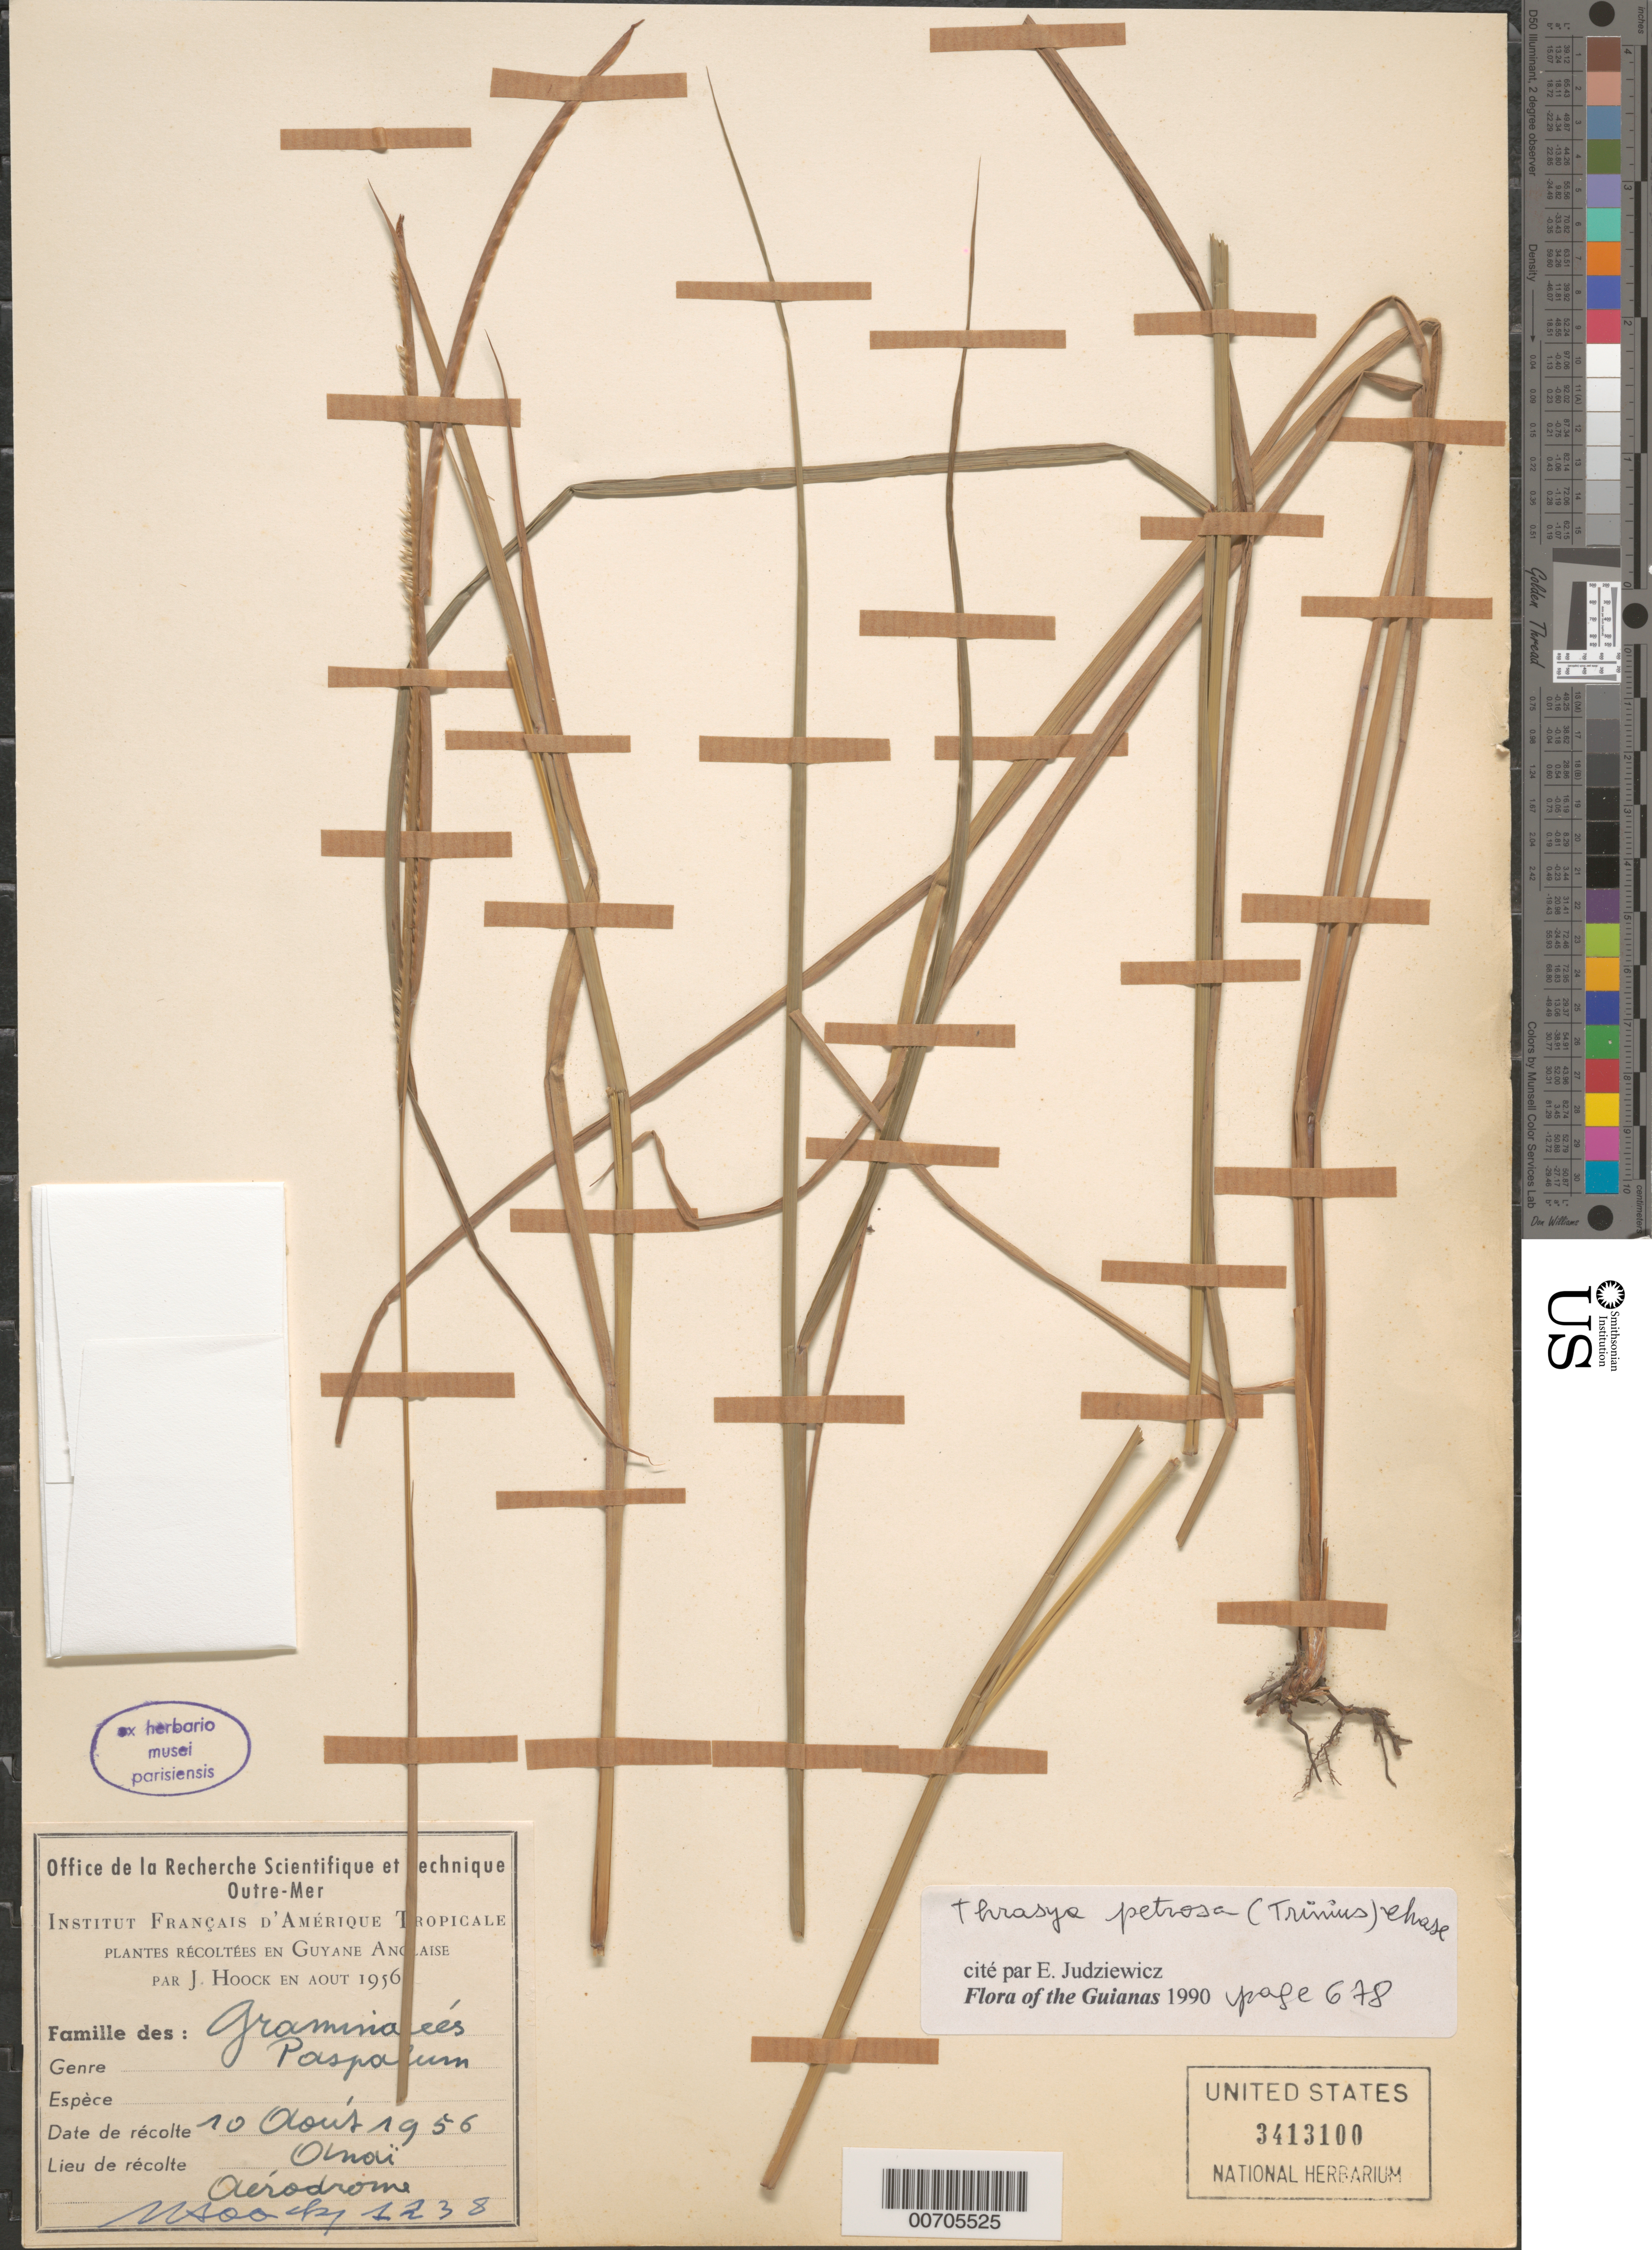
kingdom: Plantae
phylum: Tracheophyta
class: Liliopsida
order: Poales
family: Poaceae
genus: Thrasya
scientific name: Thrasya petrosa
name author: (Trin.) Chase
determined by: Judziewicz, E. J.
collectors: J. Hoock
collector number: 1238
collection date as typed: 10-Aug-56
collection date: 1956-08-10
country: Guyana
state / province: Cuyuni-Mazaruni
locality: Omai, Aerodrome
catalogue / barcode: US 3413100